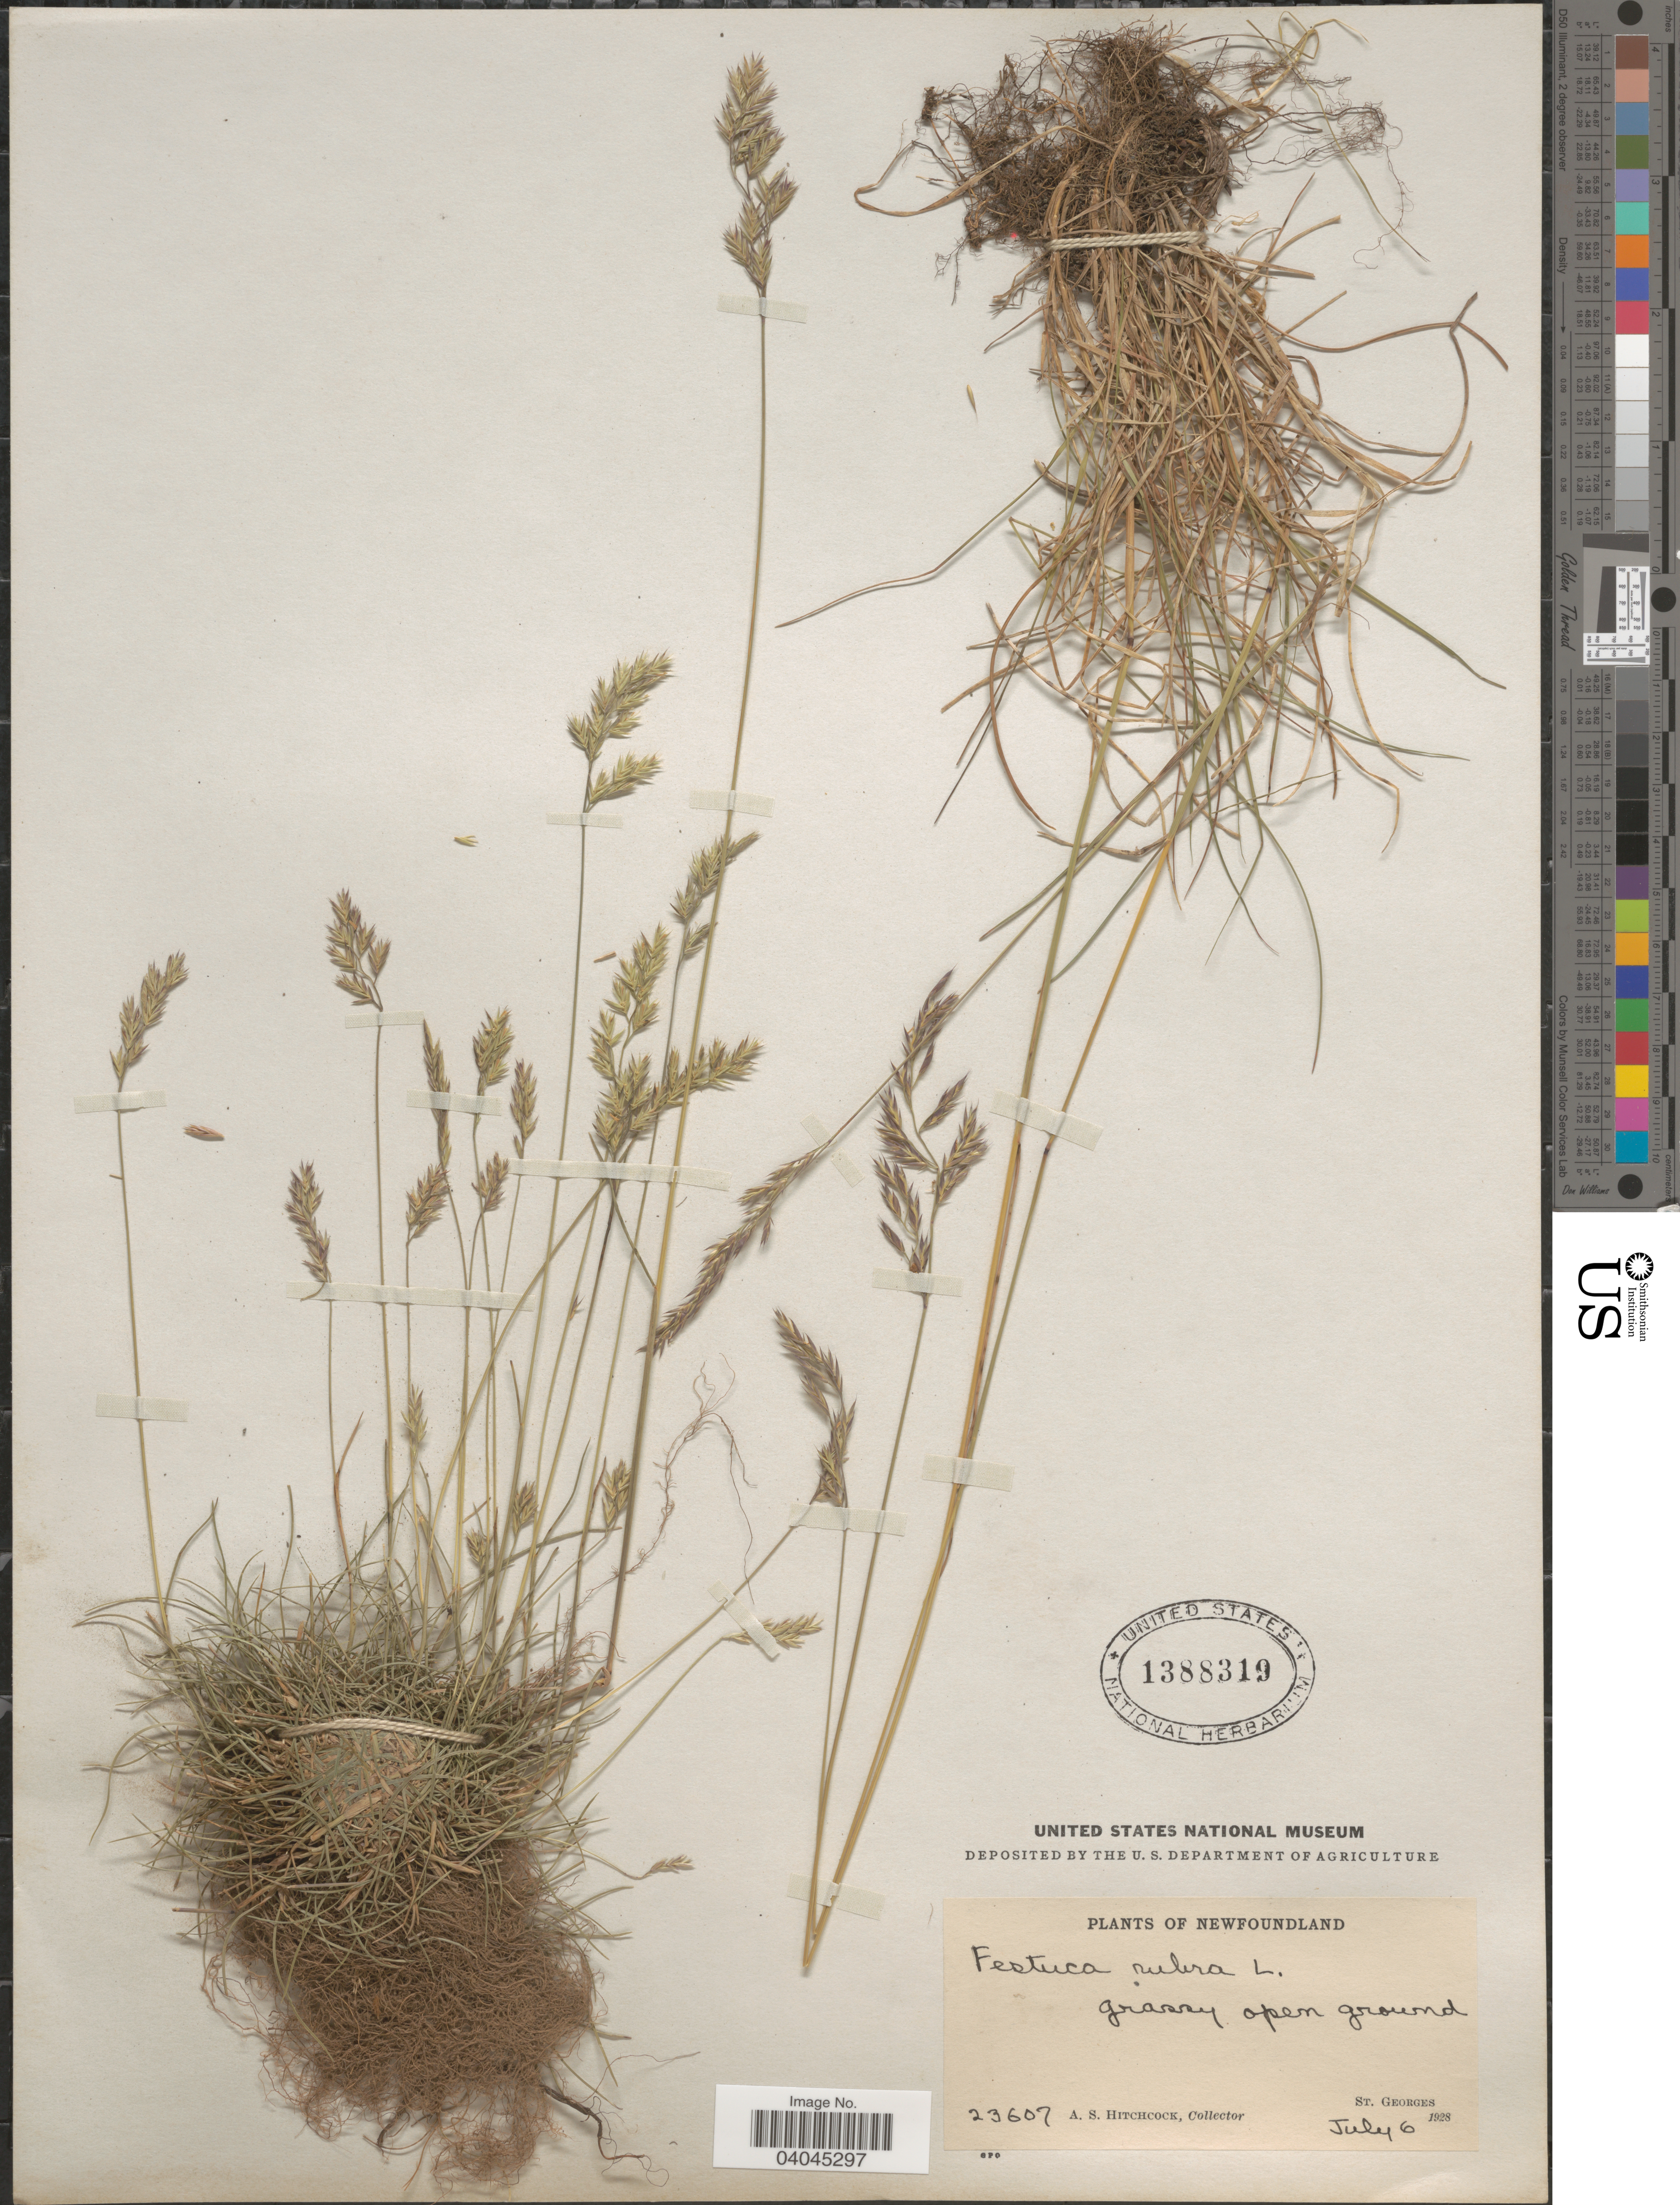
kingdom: Plantae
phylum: Tracheophyta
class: Liliopsida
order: Poales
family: Poaceae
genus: Festuca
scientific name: Festuca rubra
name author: L.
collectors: A. S. Hitchcock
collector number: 23607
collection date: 1928-07-06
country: Canada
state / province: Newfoundland and Labrador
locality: St. Georges.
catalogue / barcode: US 1388319